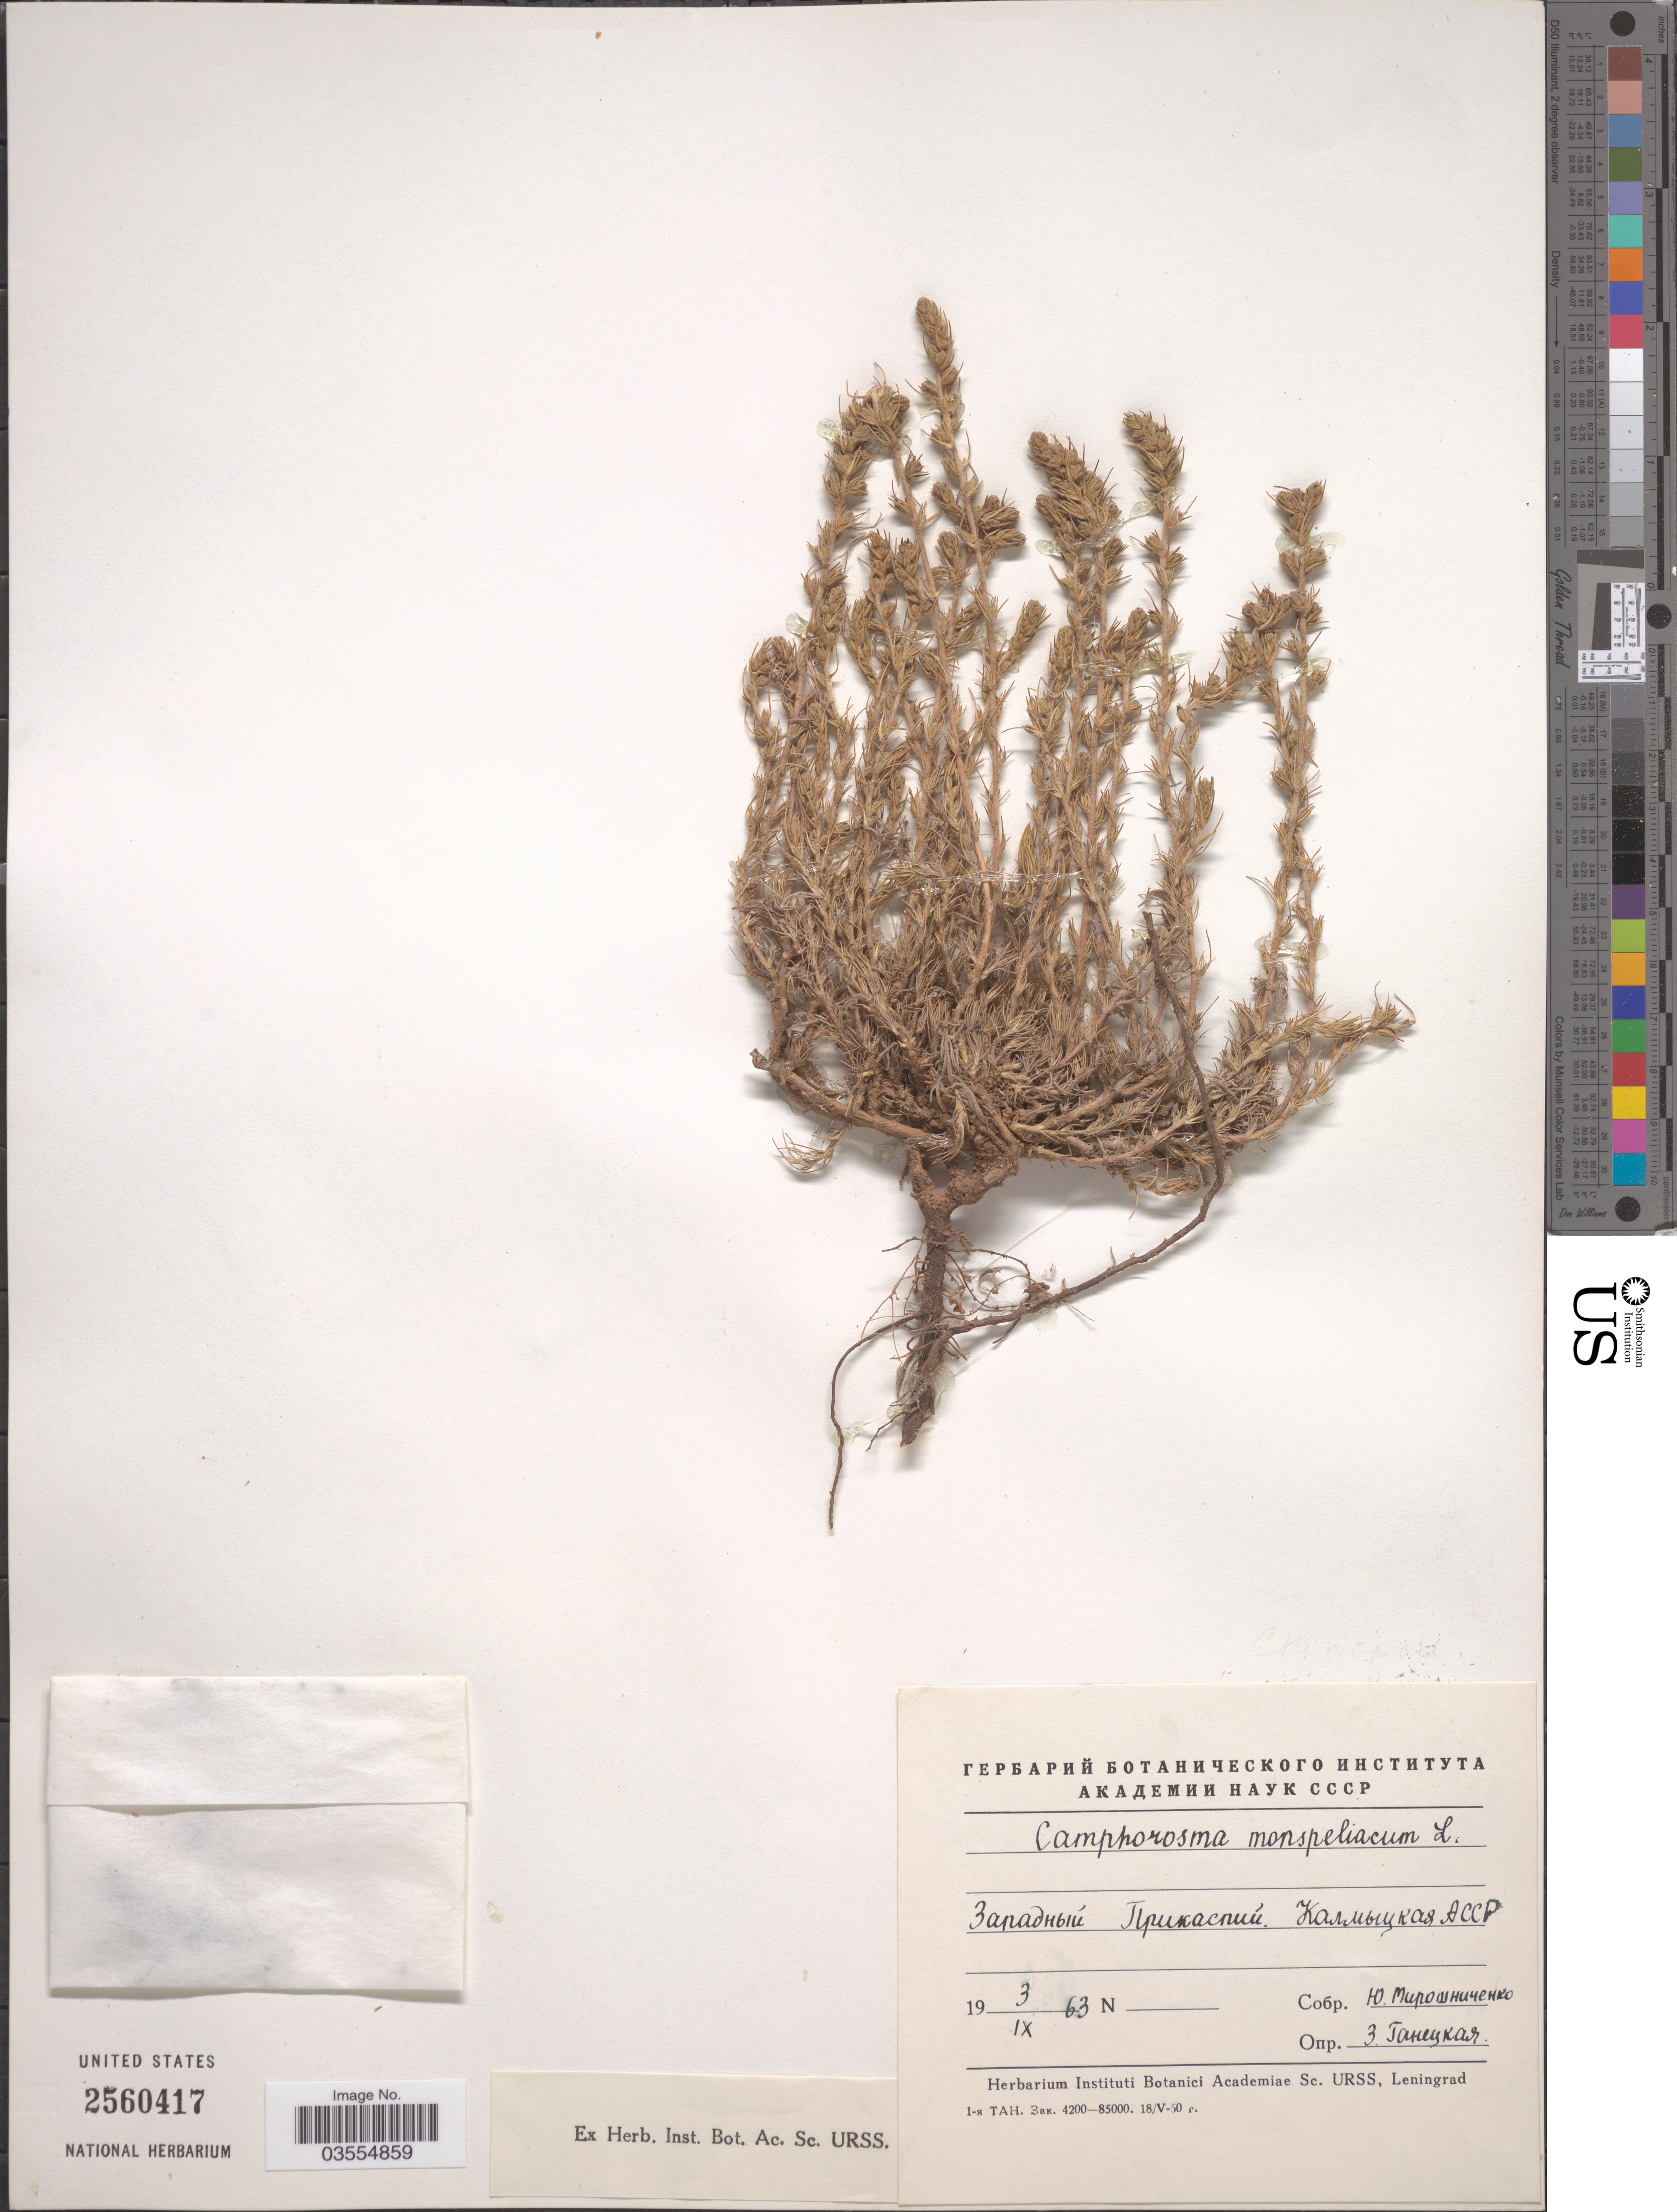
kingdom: Plantae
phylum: Tracheophyta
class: Magnoliopsida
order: Caryophyllales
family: Amaranthaceae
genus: Camphorosma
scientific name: Camphorosma monspeliaca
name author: L.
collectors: U. Miroshnichenko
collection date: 1963-09-03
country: Russian Federation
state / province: Kalmykiya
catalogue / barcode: US 2560417